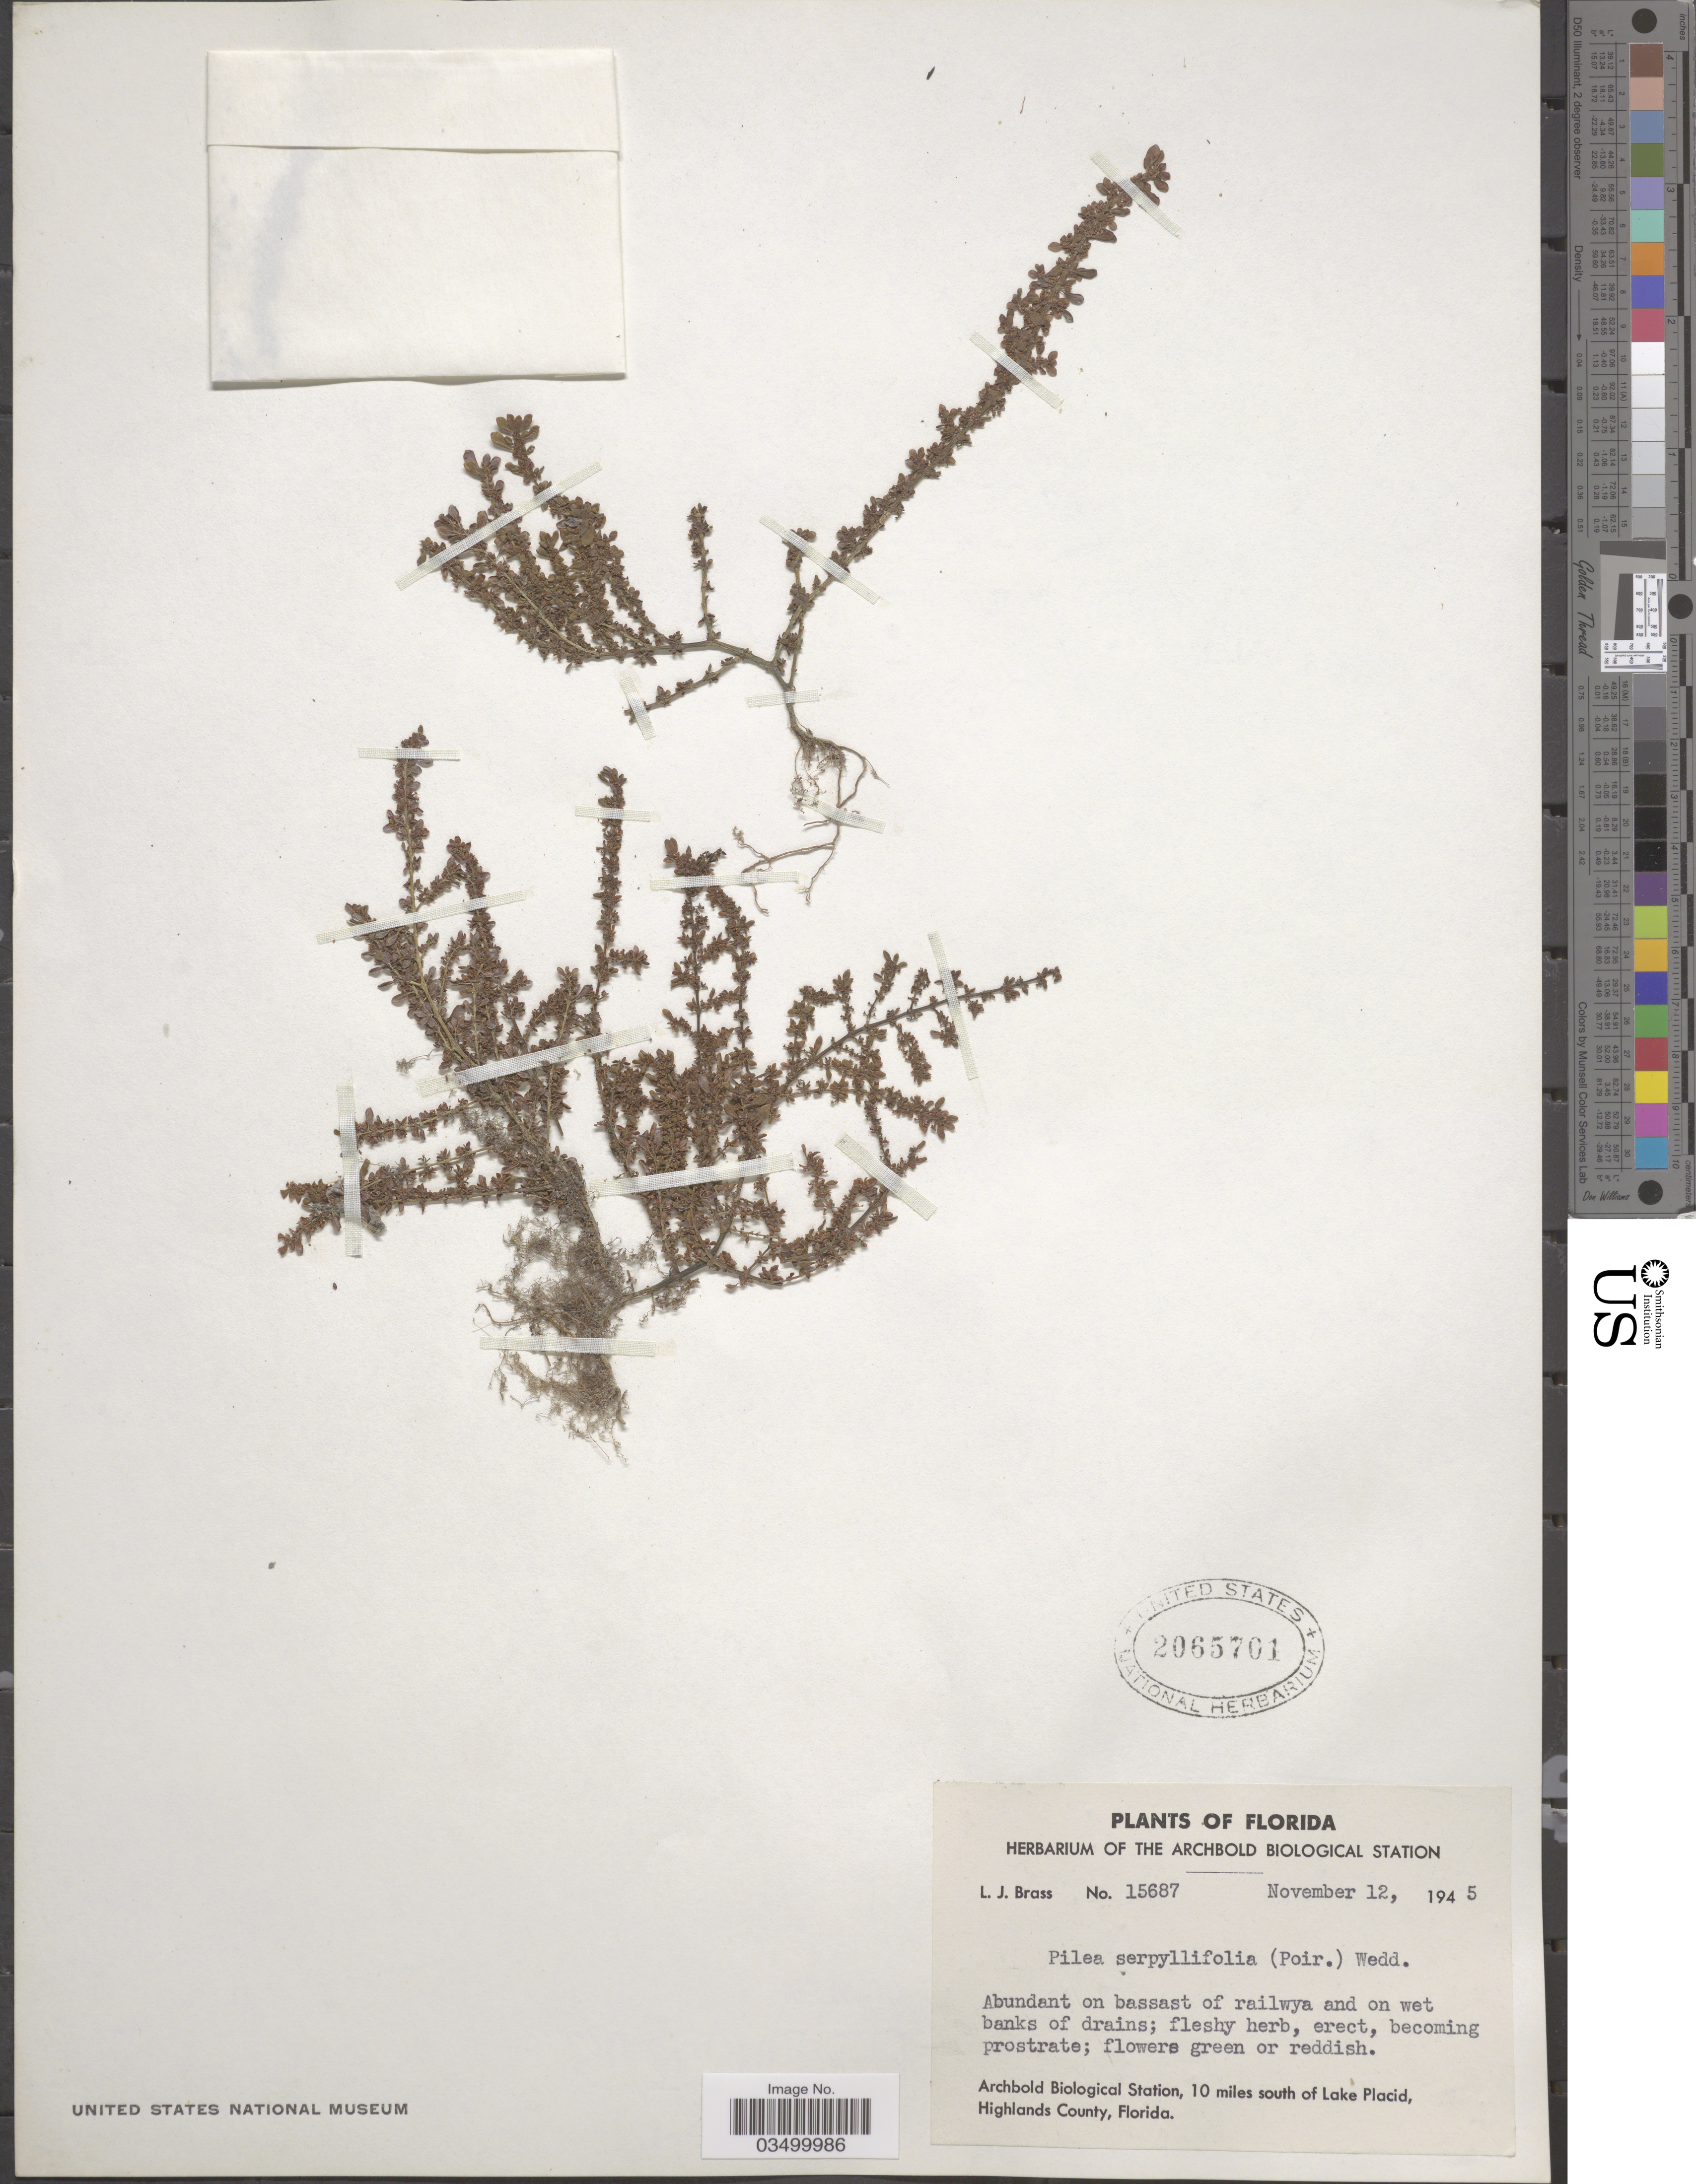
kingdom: Plantae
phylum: Tracheophyta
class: Magnoliopsida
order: Rosales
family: Urticaceae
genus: Pilea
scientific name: Pilea microphylla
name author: (L.) Liebm.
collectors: L. J. Brass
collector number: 15687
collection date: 1945-11-12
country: United States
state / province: Florida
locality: Archbold Biological Station, 10 miles south of Lake Placid, Highlands County.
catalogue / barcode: US 2065701